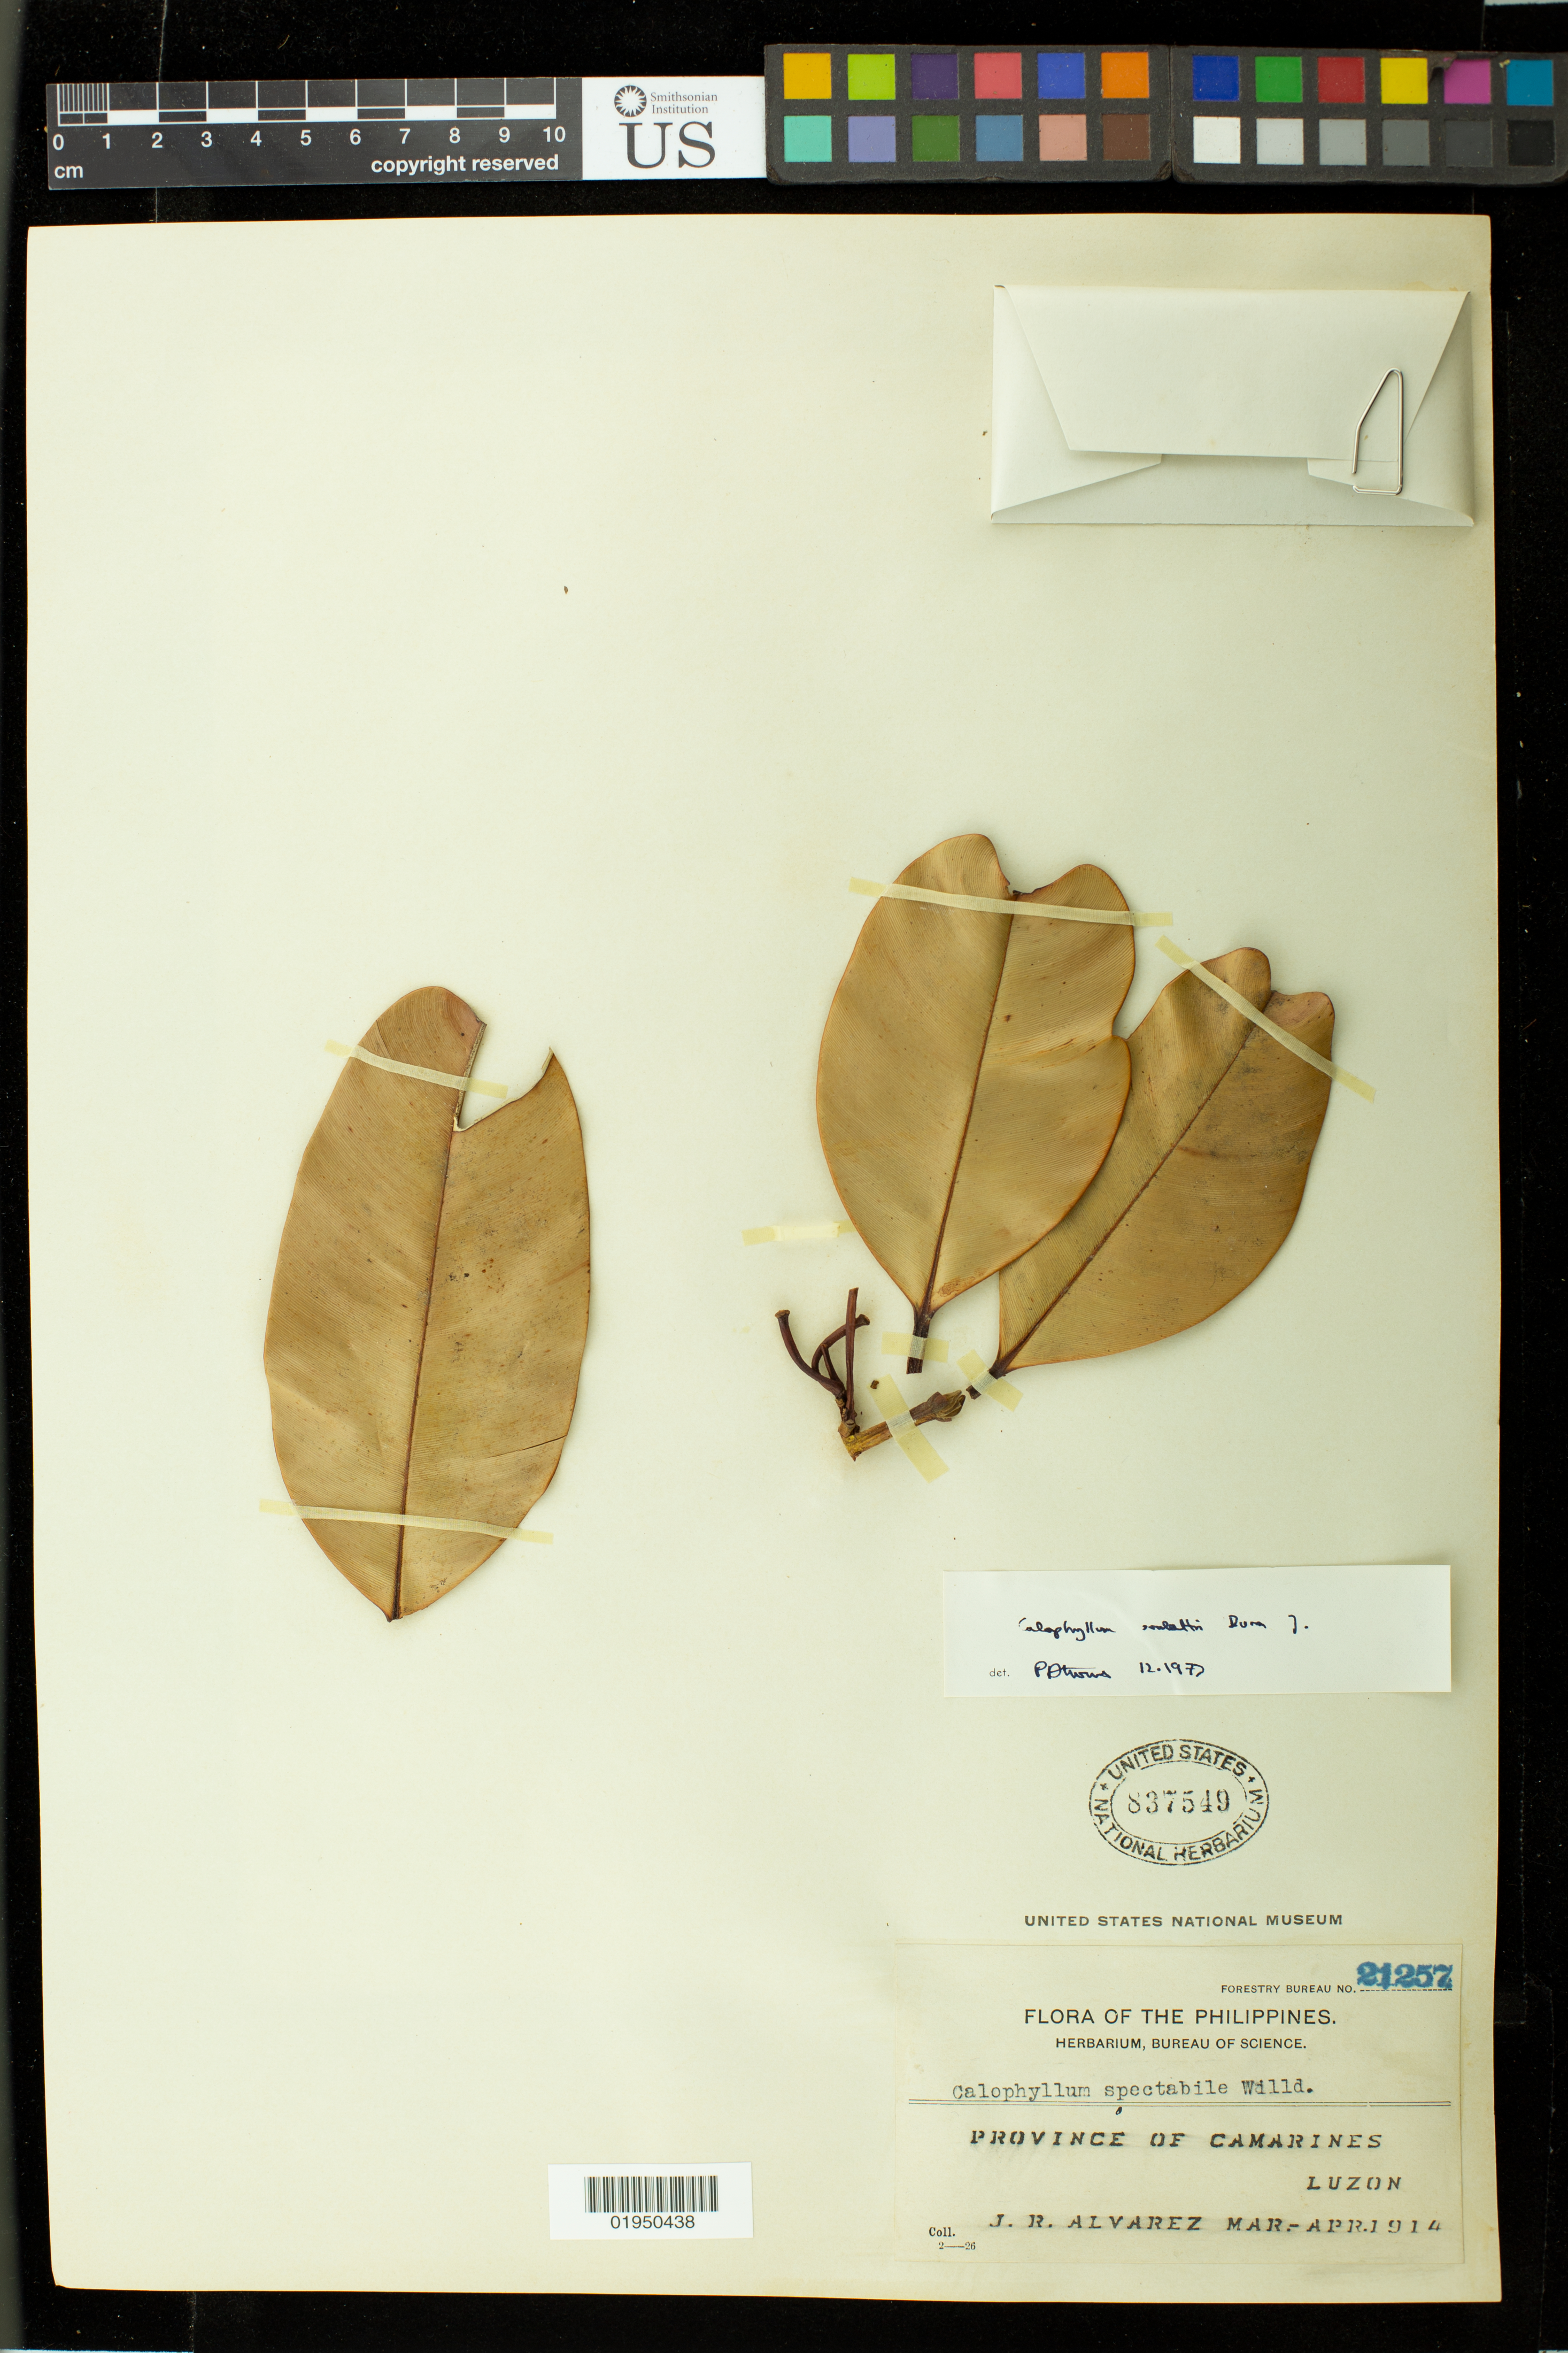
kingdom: Plantae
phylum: Tracheophyta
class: Magnoliopsida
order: Malpighiales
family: Calophyllaceae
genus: Calophyllum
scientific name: Calophyllum soulattri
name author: Burm. f.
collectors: J. Alvarez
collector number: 2-26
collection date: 1914-03/1914-04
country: Philippines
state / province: Bicol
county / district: Camarines Norte / Camarines Sur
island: Luzon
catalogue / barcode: US 837549